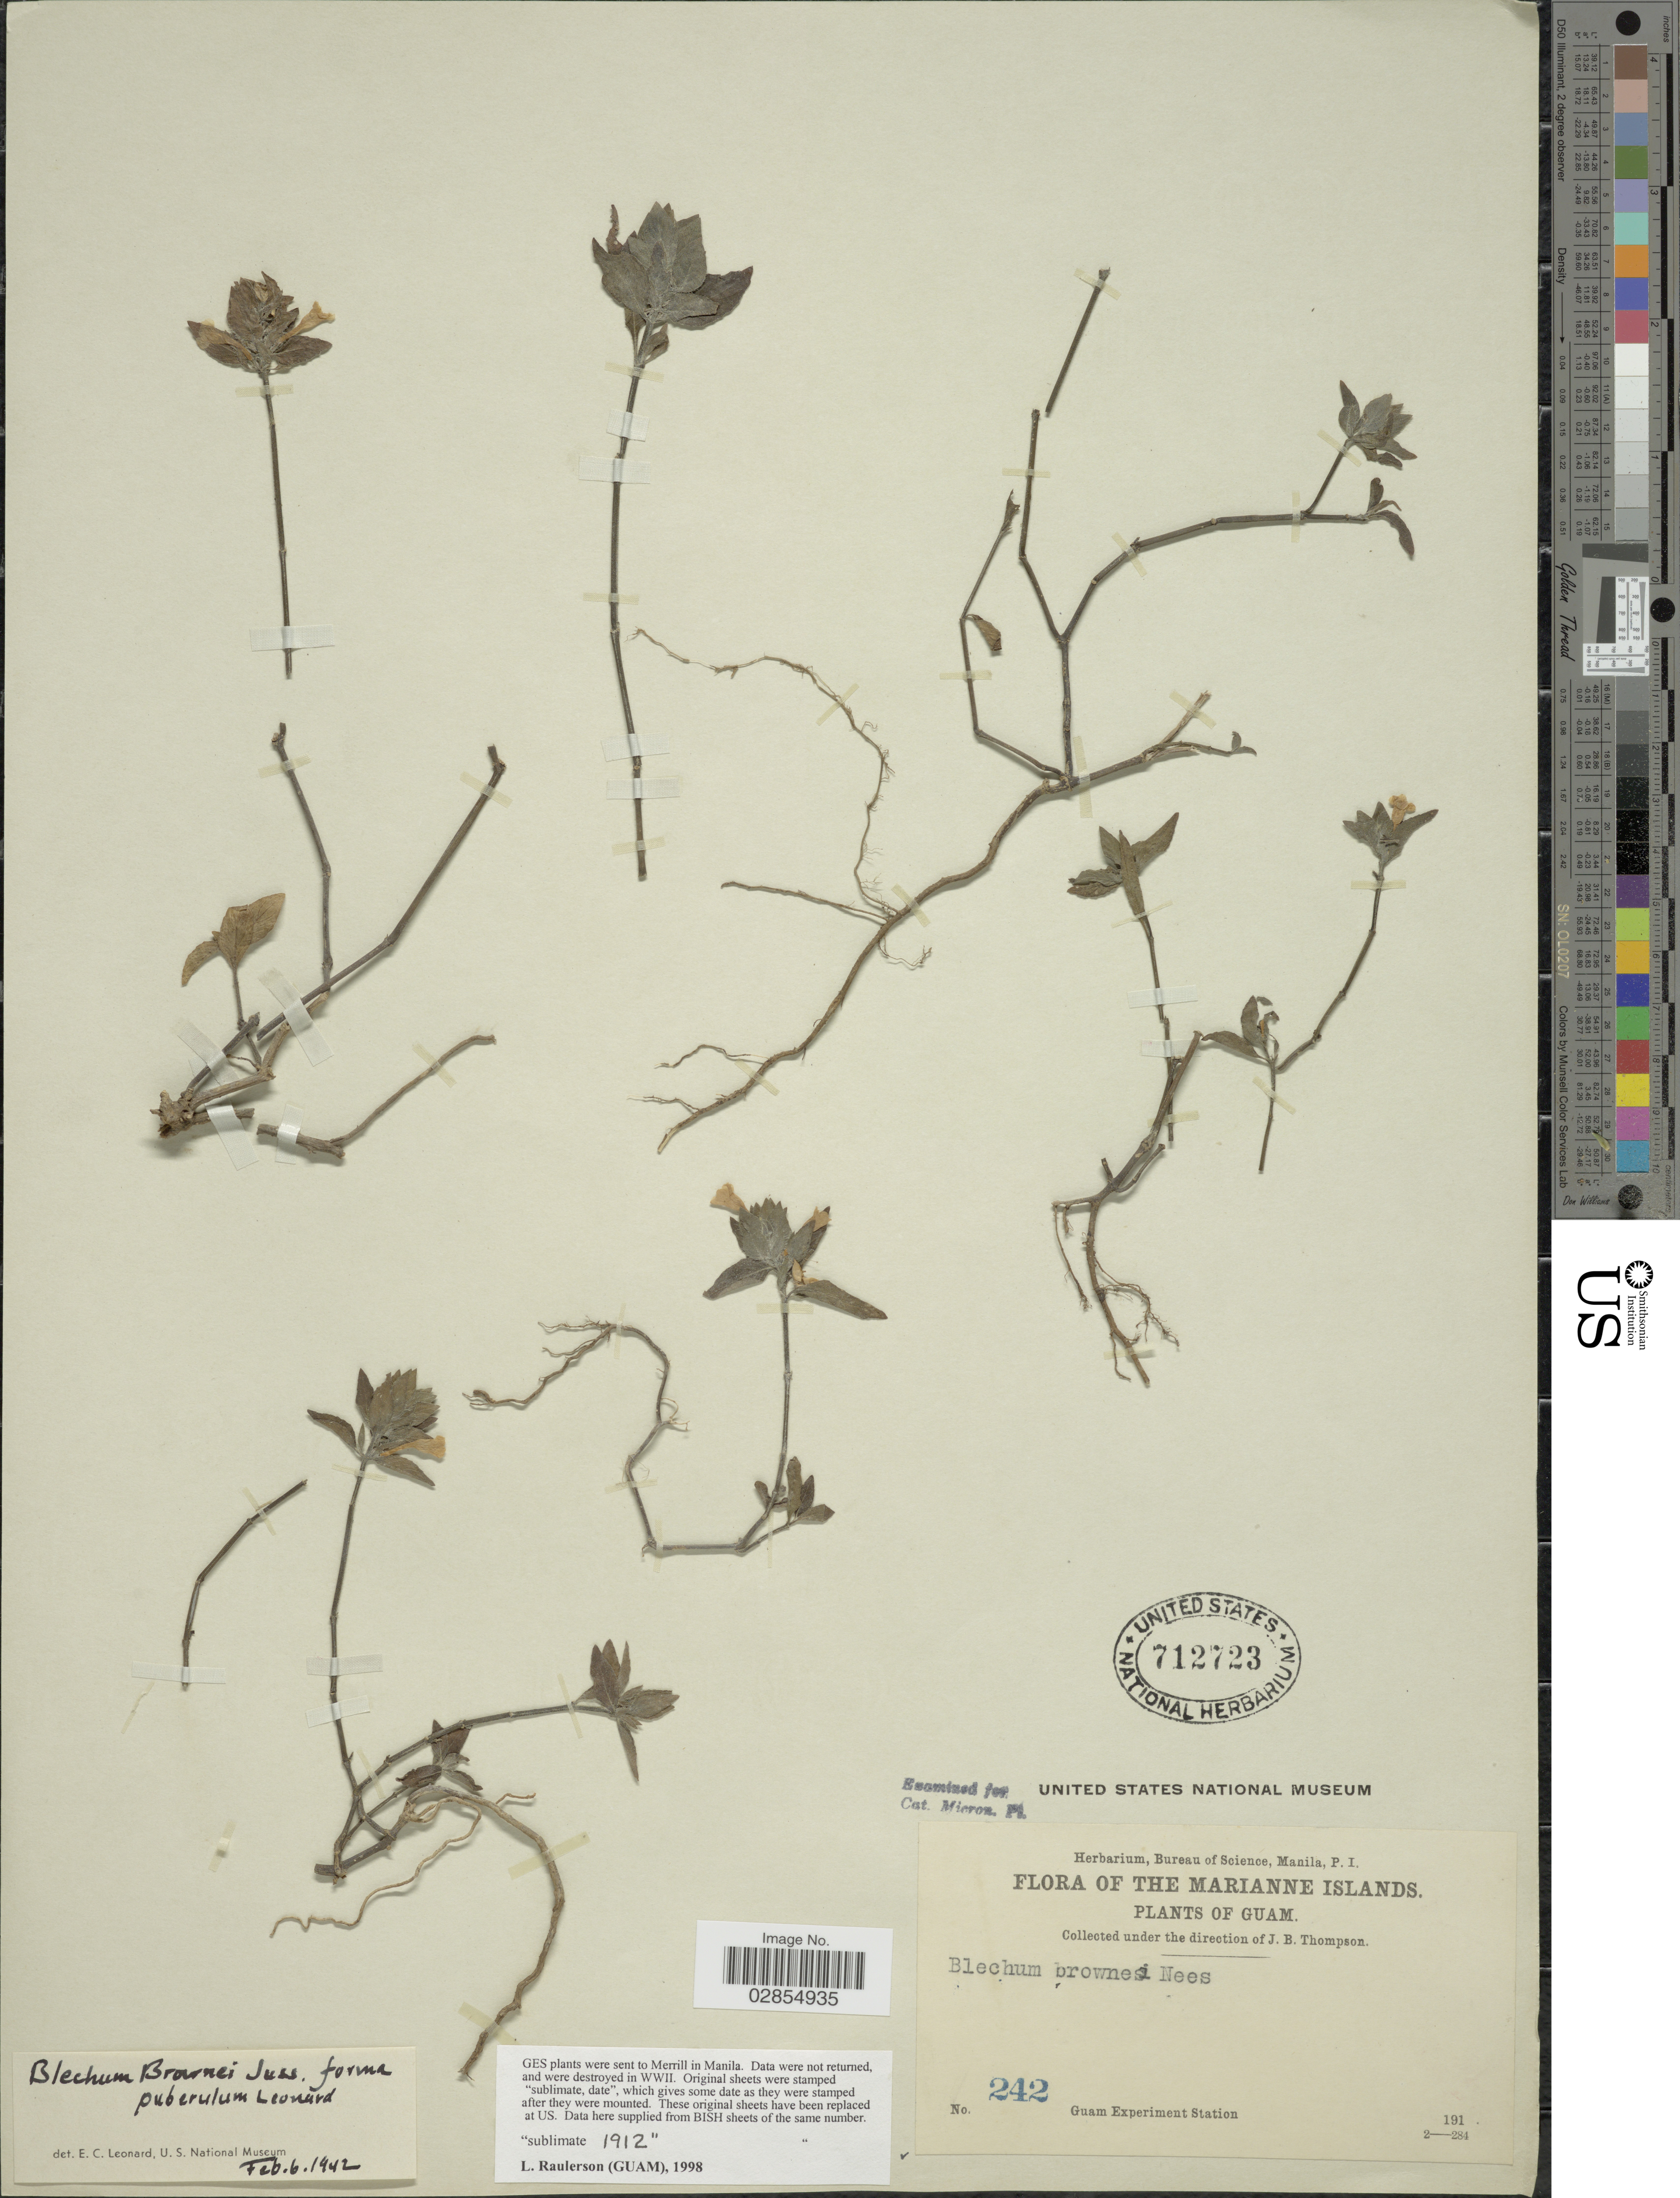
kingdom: Plantae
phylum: Tracheophyta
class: Magnoliopsida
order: Lamiales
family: Acanthaceae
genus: Blechum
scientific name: Blechum pyramidatum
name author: (Lam.) Urb.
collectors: J. B. Thompson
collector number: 242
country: Guam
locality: Marianne Islands.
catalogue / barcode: US 712723